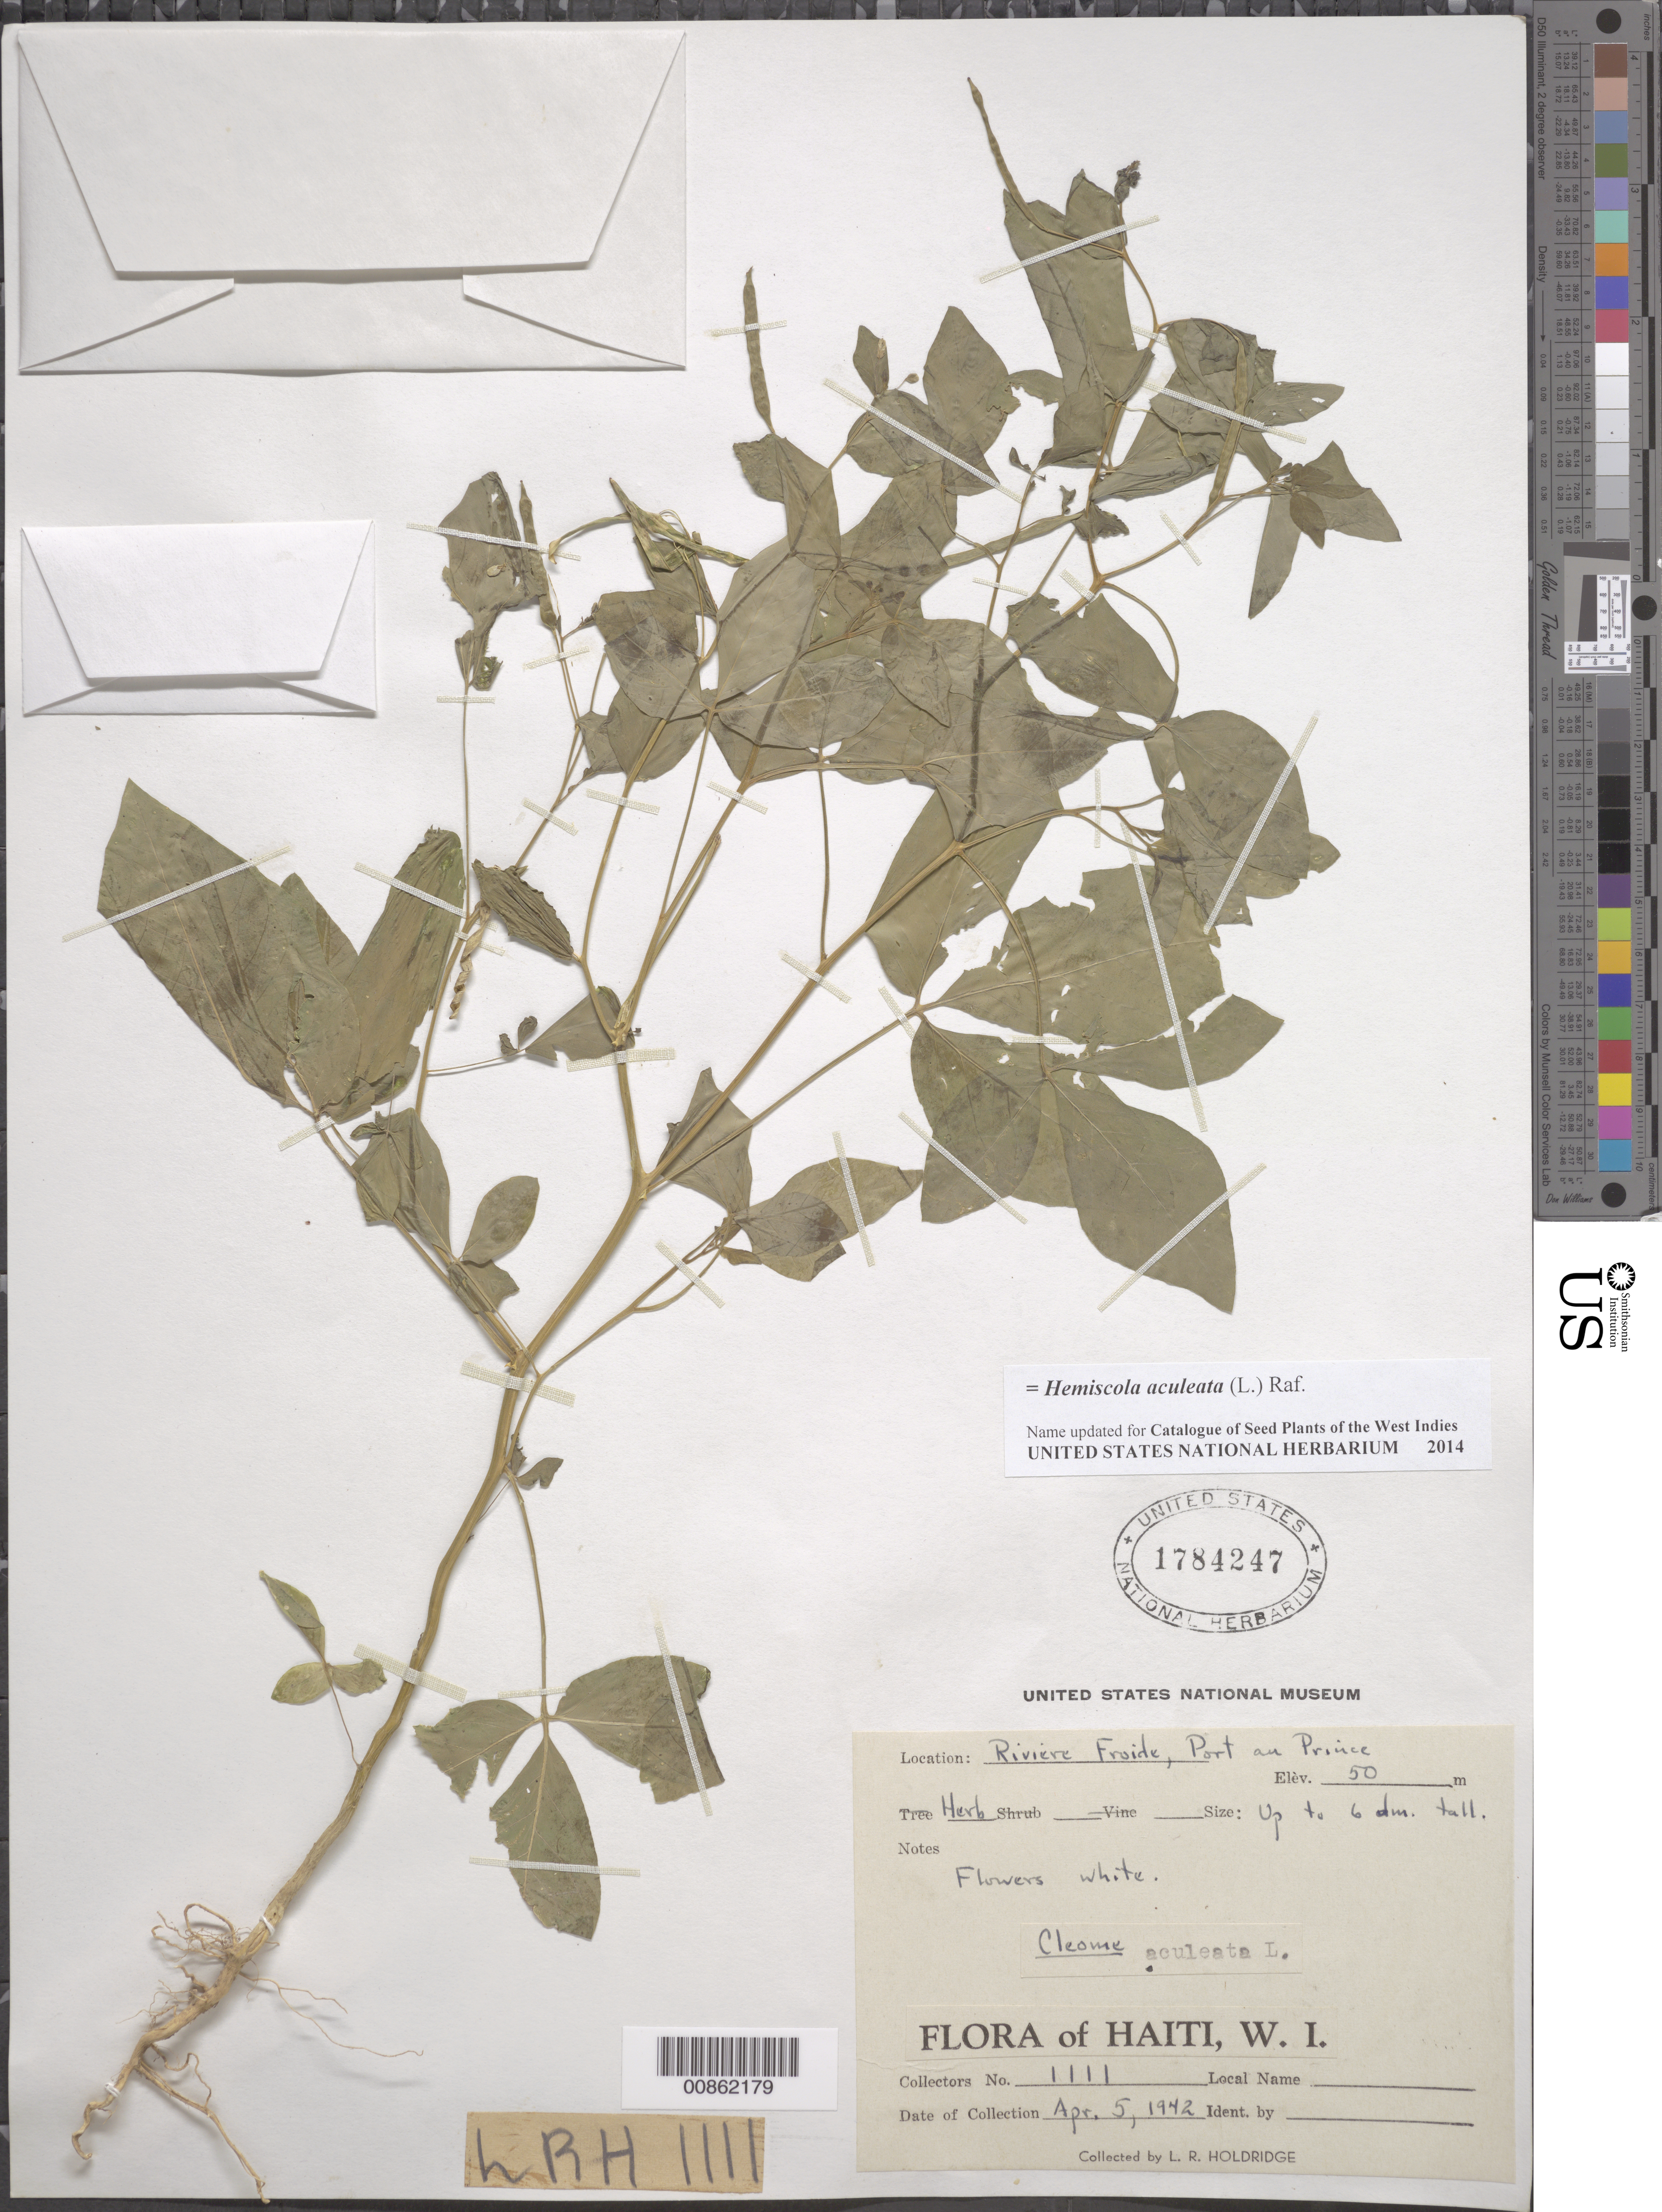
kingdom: Plantae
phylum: Tracheophyta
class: Magnoliopsida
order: Brassicales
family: Cleomaceae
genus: Tarenaya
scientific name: Tarenaya aculeata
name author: (L.) Soares Neto & Roalson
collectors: L. Holdridge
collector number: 1111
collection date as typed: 05 Apr 1942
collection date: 1942-04-05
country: Haiti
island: Hispaniola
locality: Rivière Froide, Port au Prince.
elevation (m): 50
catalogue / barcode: US 1784247